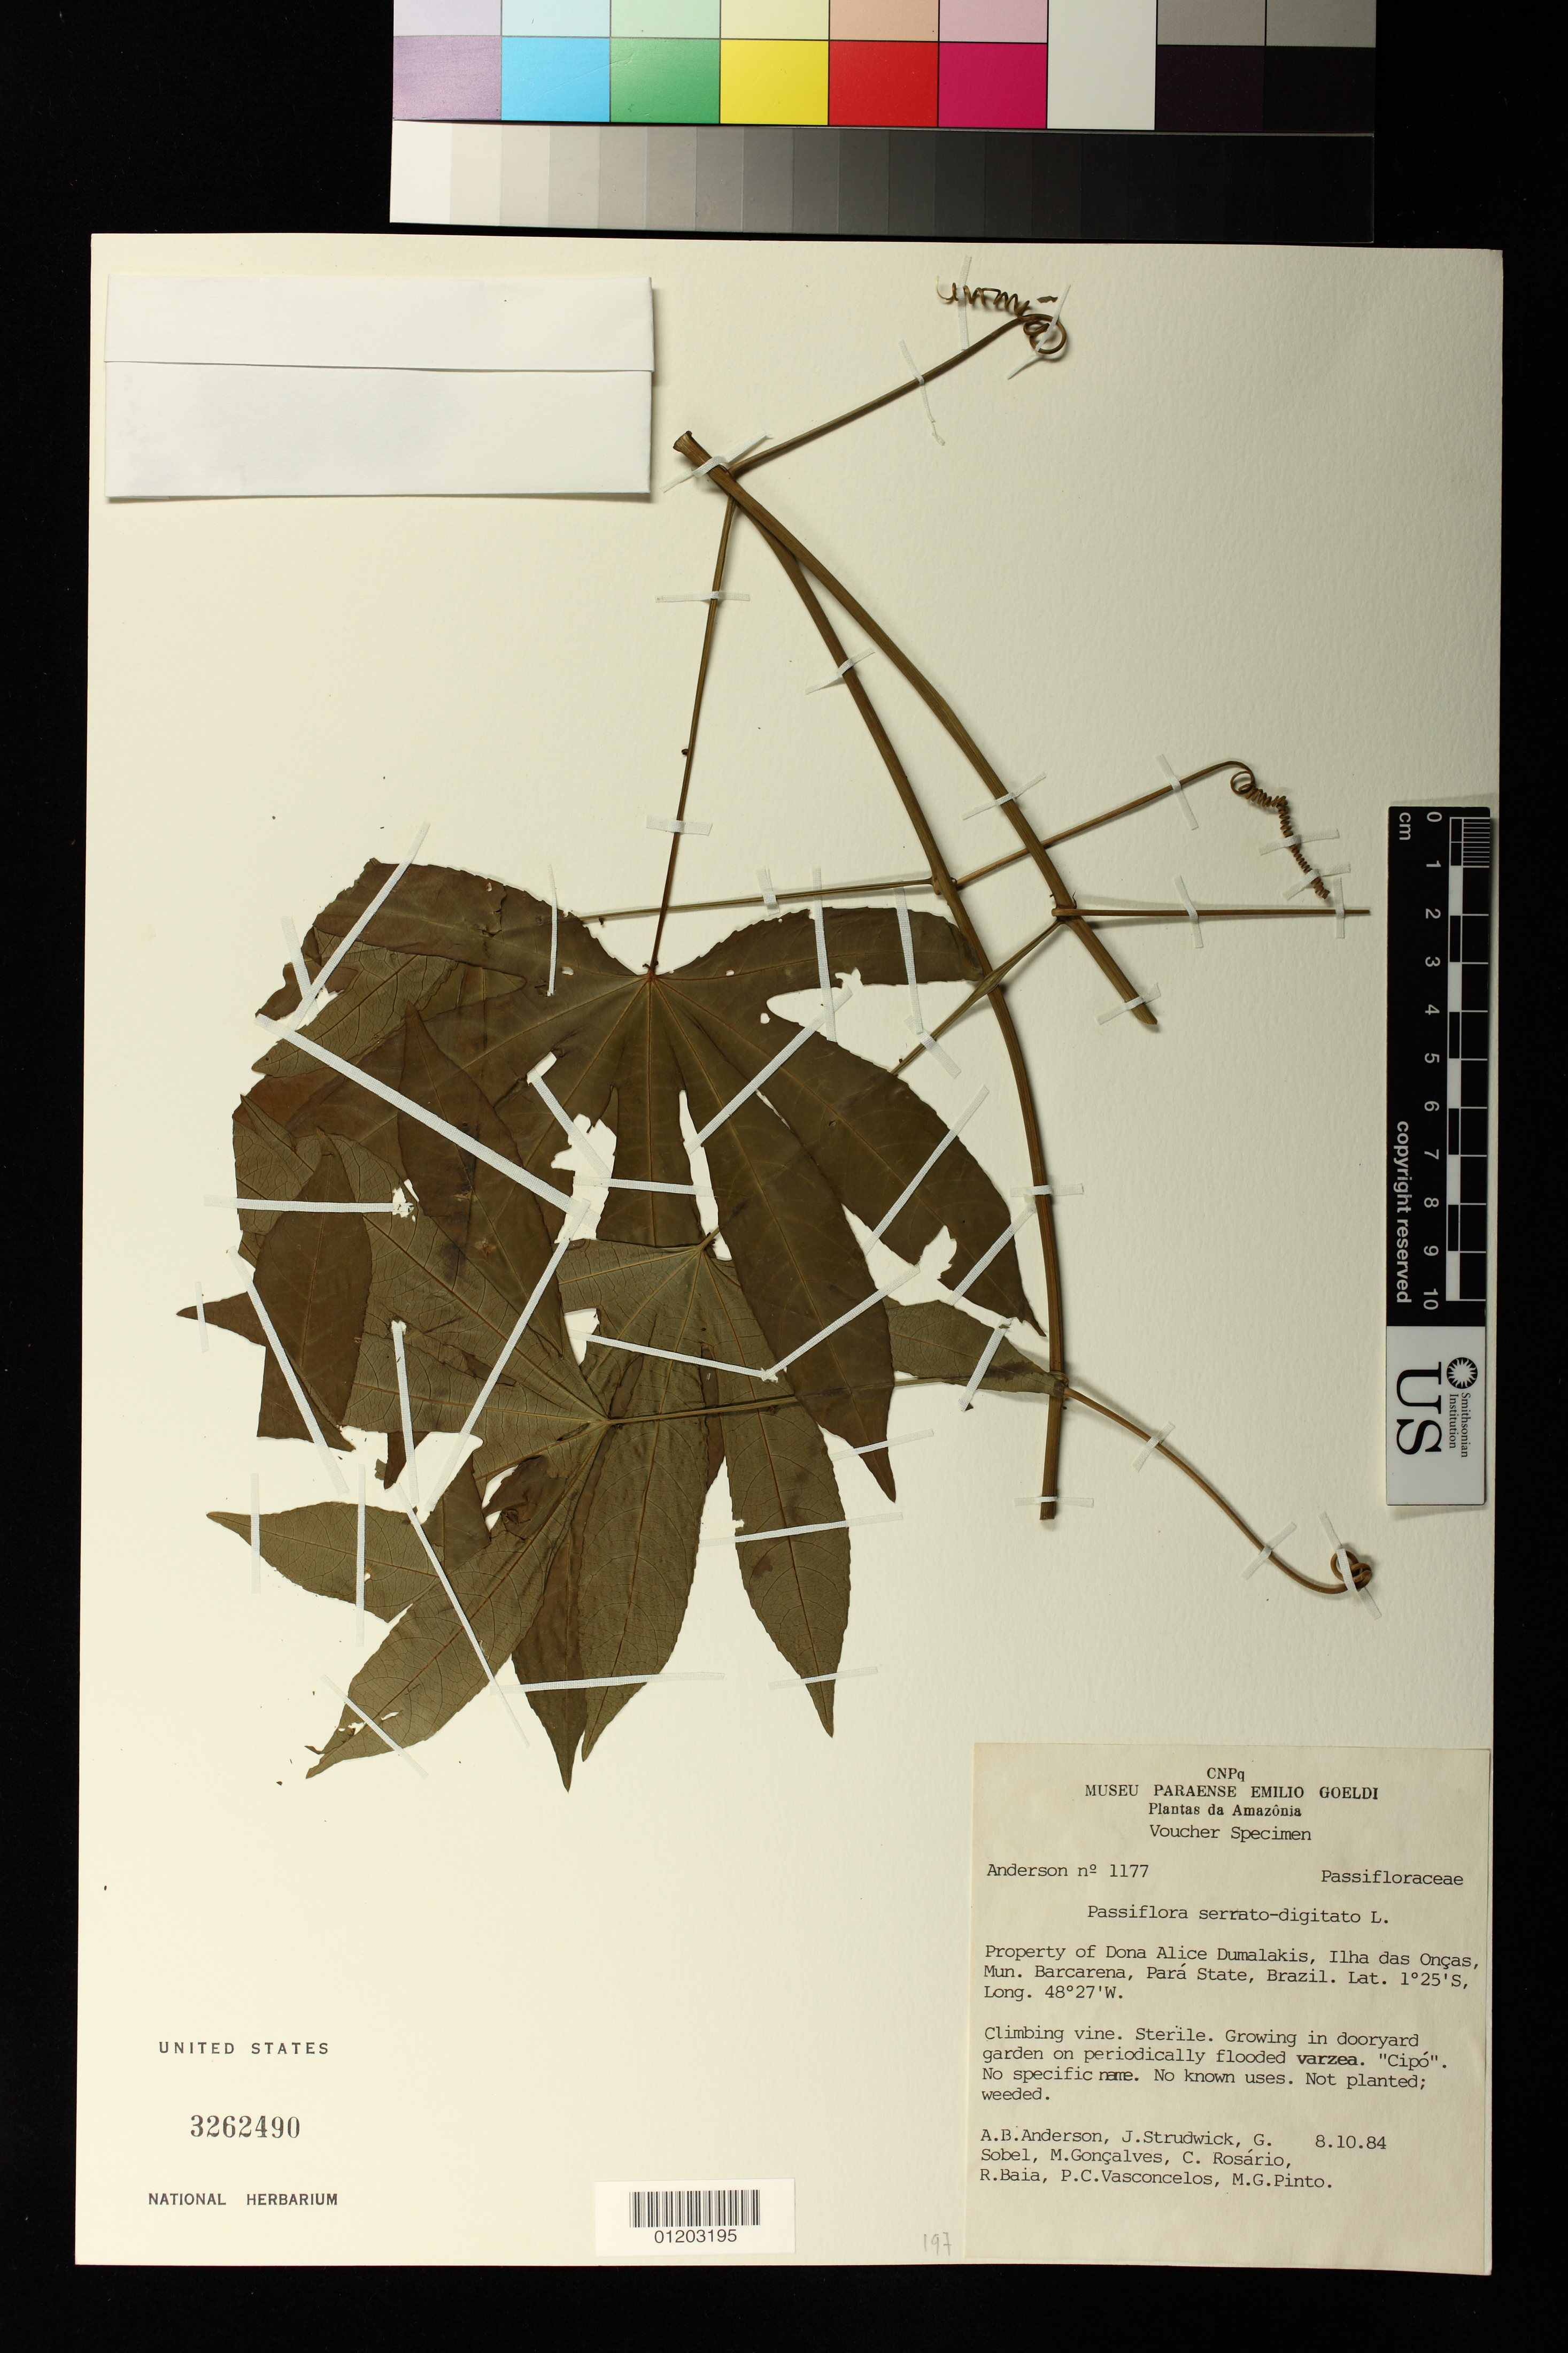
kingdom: Plantae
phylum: Tracheophyta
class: Magnoliopsida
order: Malpighiales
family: Passifloraceae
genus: Passiflora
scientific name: Passiflora serratodigitata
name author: L.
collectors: A. B. Anderson, J. J. Strudwick, G. L. Sobel, M. Goncalves, C. S. Rosário, R. Baia, P. C. Vasconcelos & M. Pinto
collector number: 1177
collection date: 1984-08-10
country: Brazil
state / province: Pará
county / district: Barcarena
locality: The property of Dona Alice Dumalakis, Ilha das Onças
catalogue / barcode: US 3262490